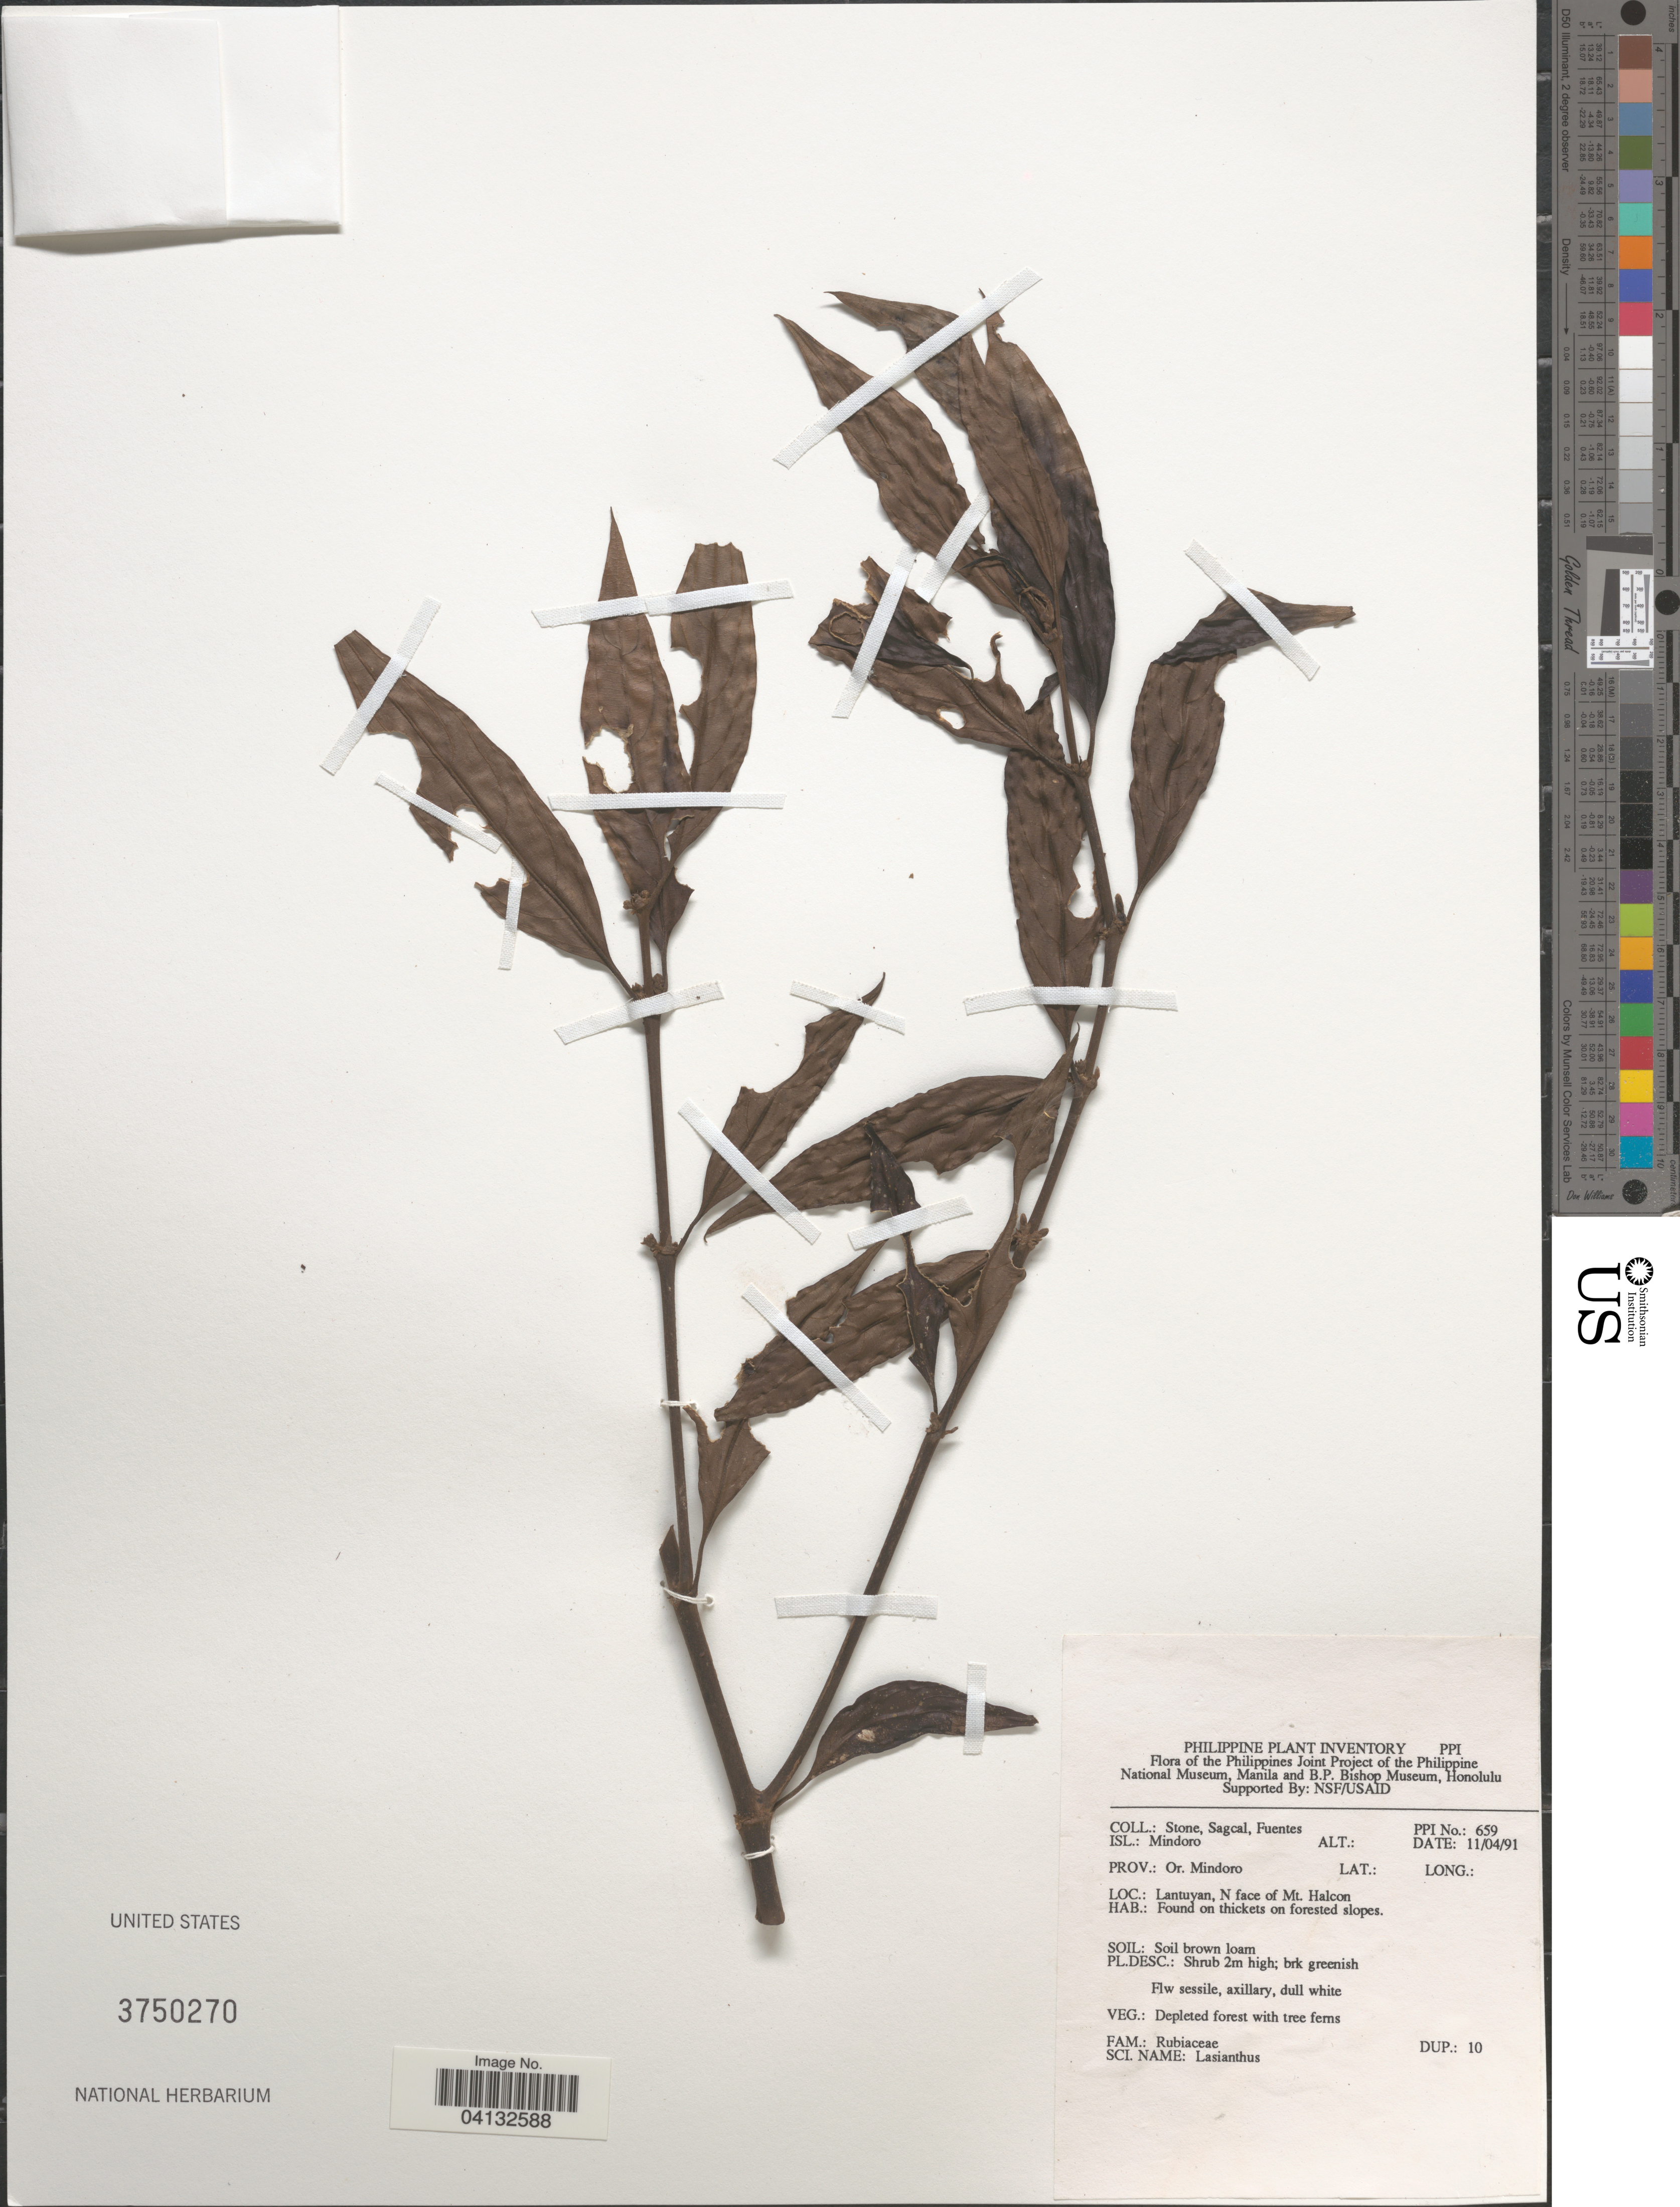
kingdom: Plantae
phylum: Tracheophyta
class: Magnoliopsida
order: Gentianales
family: Rubiaceae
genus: Lasianthus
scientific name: Lasianthus sp.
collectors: -. Stone, E. Sagcal & -. Fuentes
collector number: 659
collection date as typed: Transcribed d/m/y: 11/4/91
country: Philippines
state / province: Mimaropa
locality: Isl.: Mindoro. Prov.: Or. Mindoro. Lantuyan, N face of Mt. Halcon.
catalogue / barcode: US 3750270